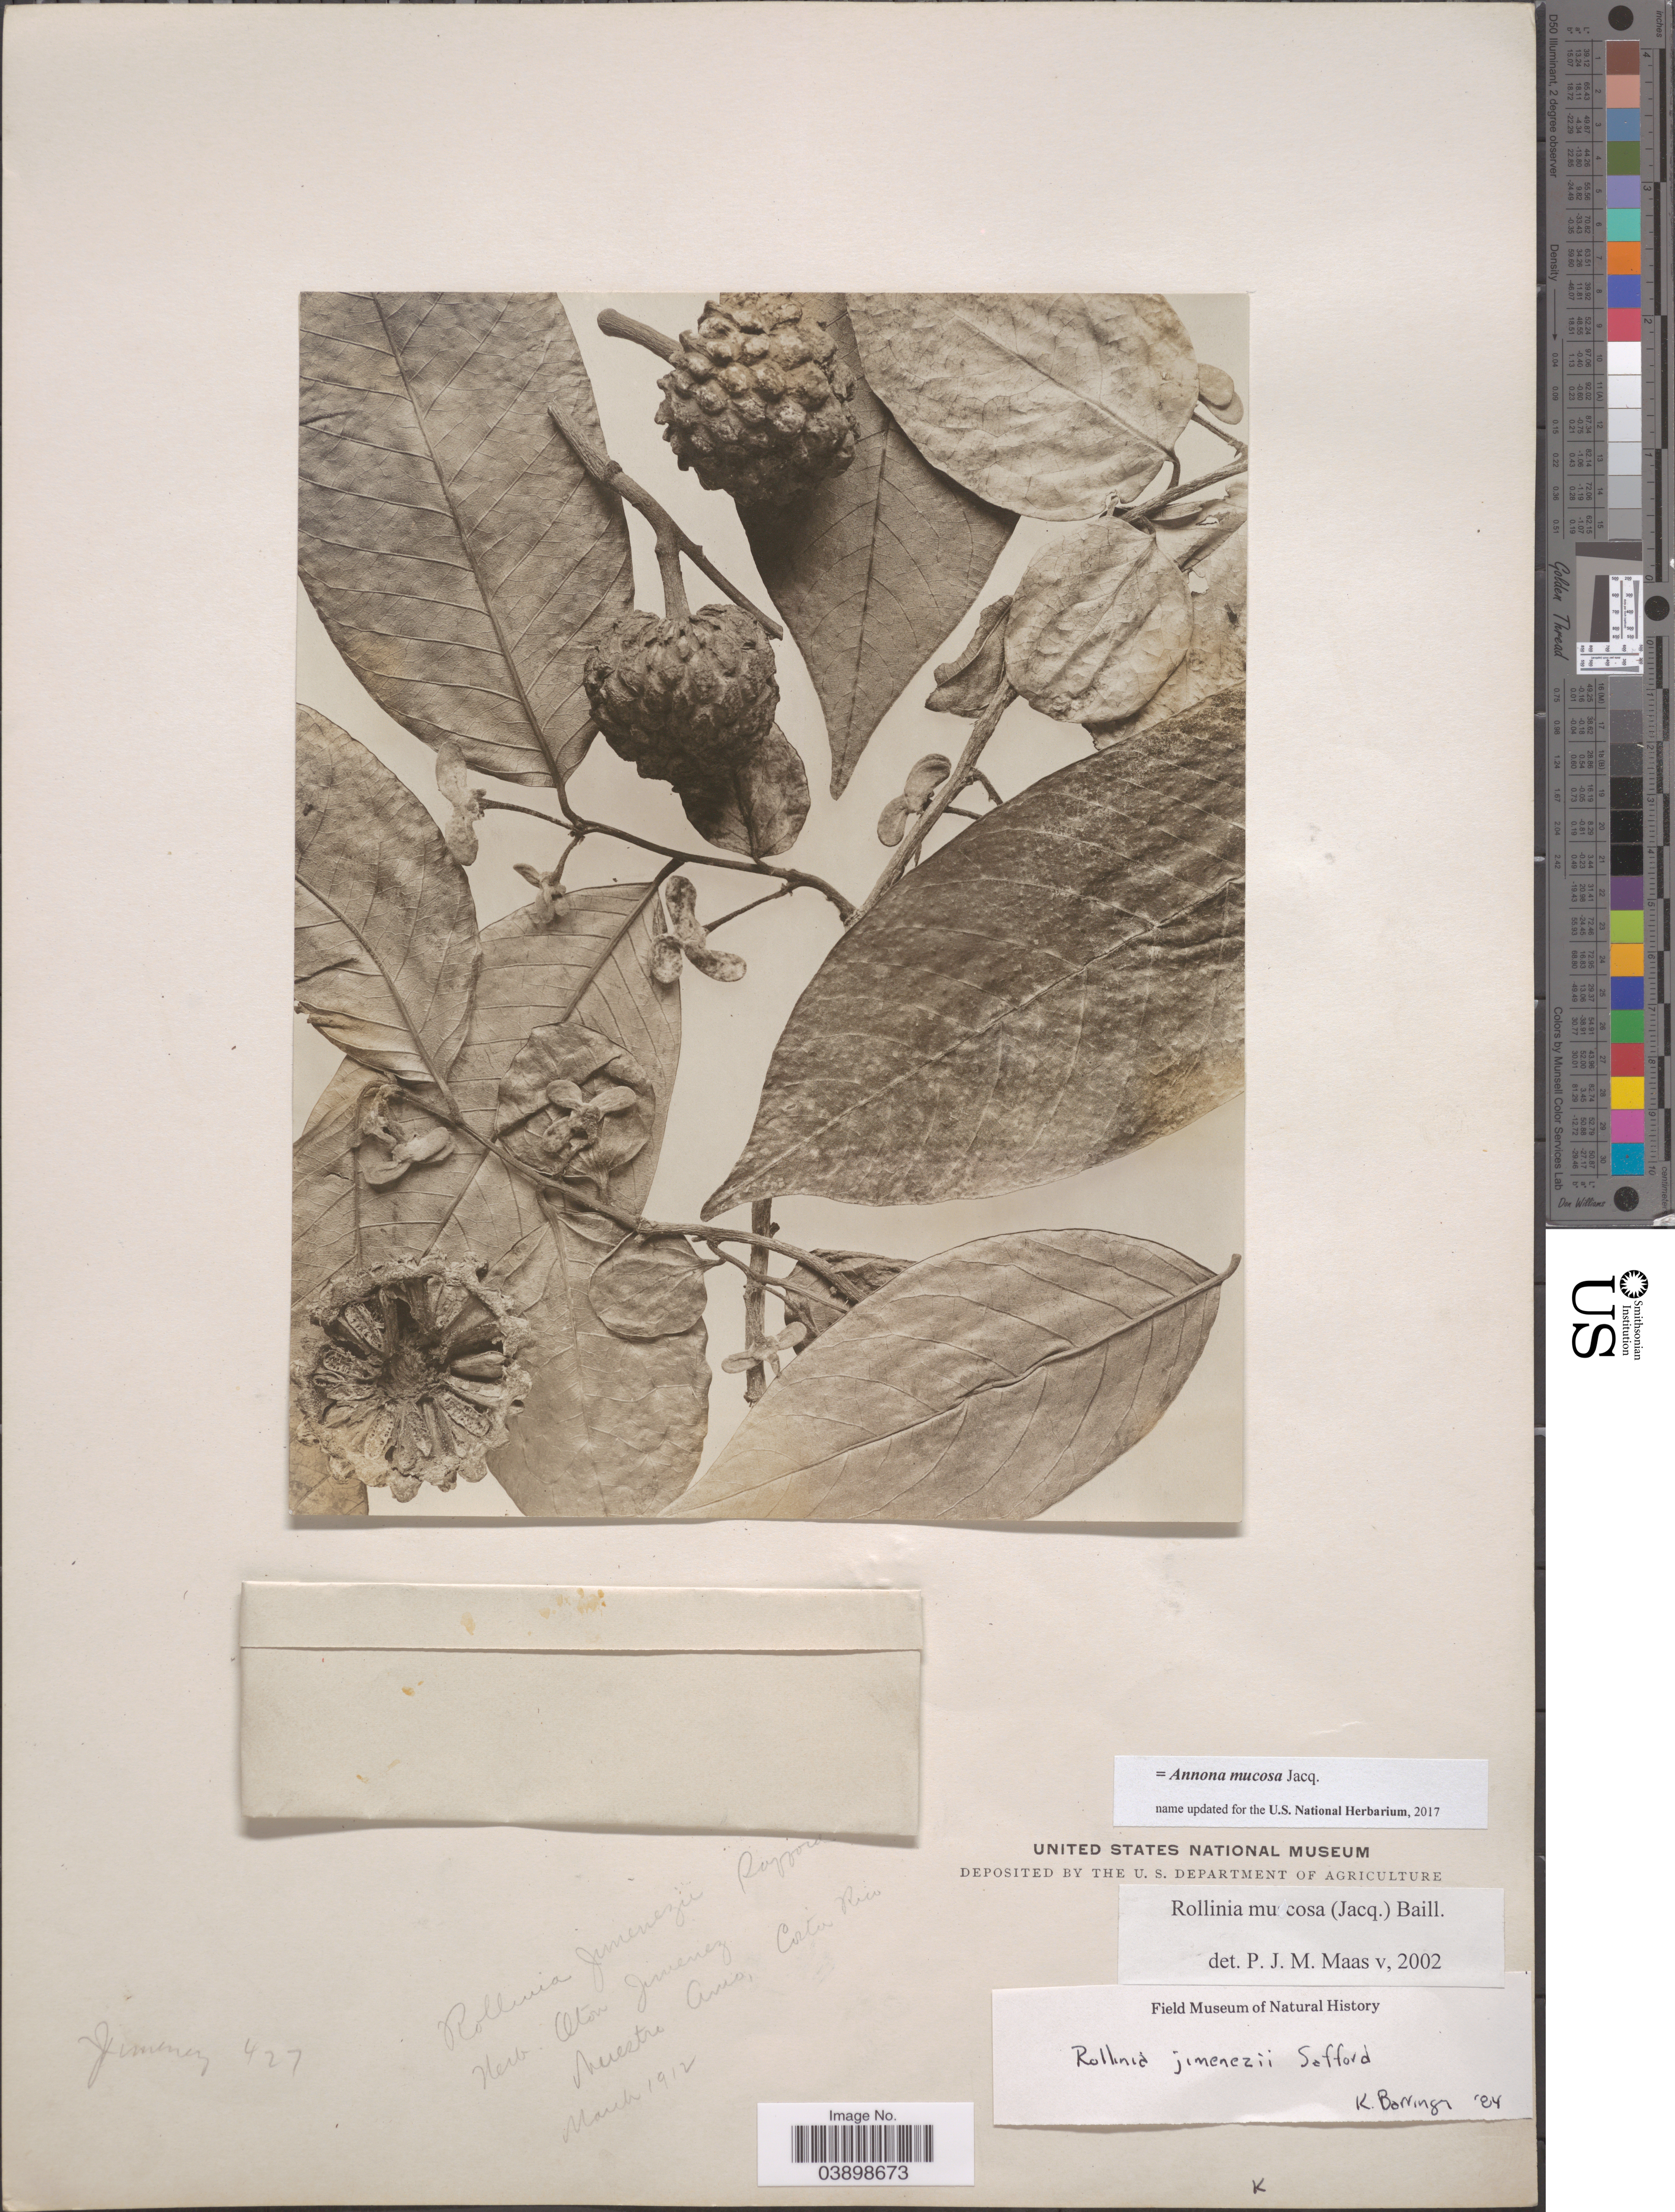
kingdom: Plantae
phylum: Tracheophyta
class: Magnoliopsida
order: Magnoliales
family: Annonaceae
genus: Annona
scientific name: Annona mucosa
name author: Jacq.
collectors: Jimenez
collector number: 427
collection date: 1912-03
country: Costa Rica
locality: Nuestro Amo.